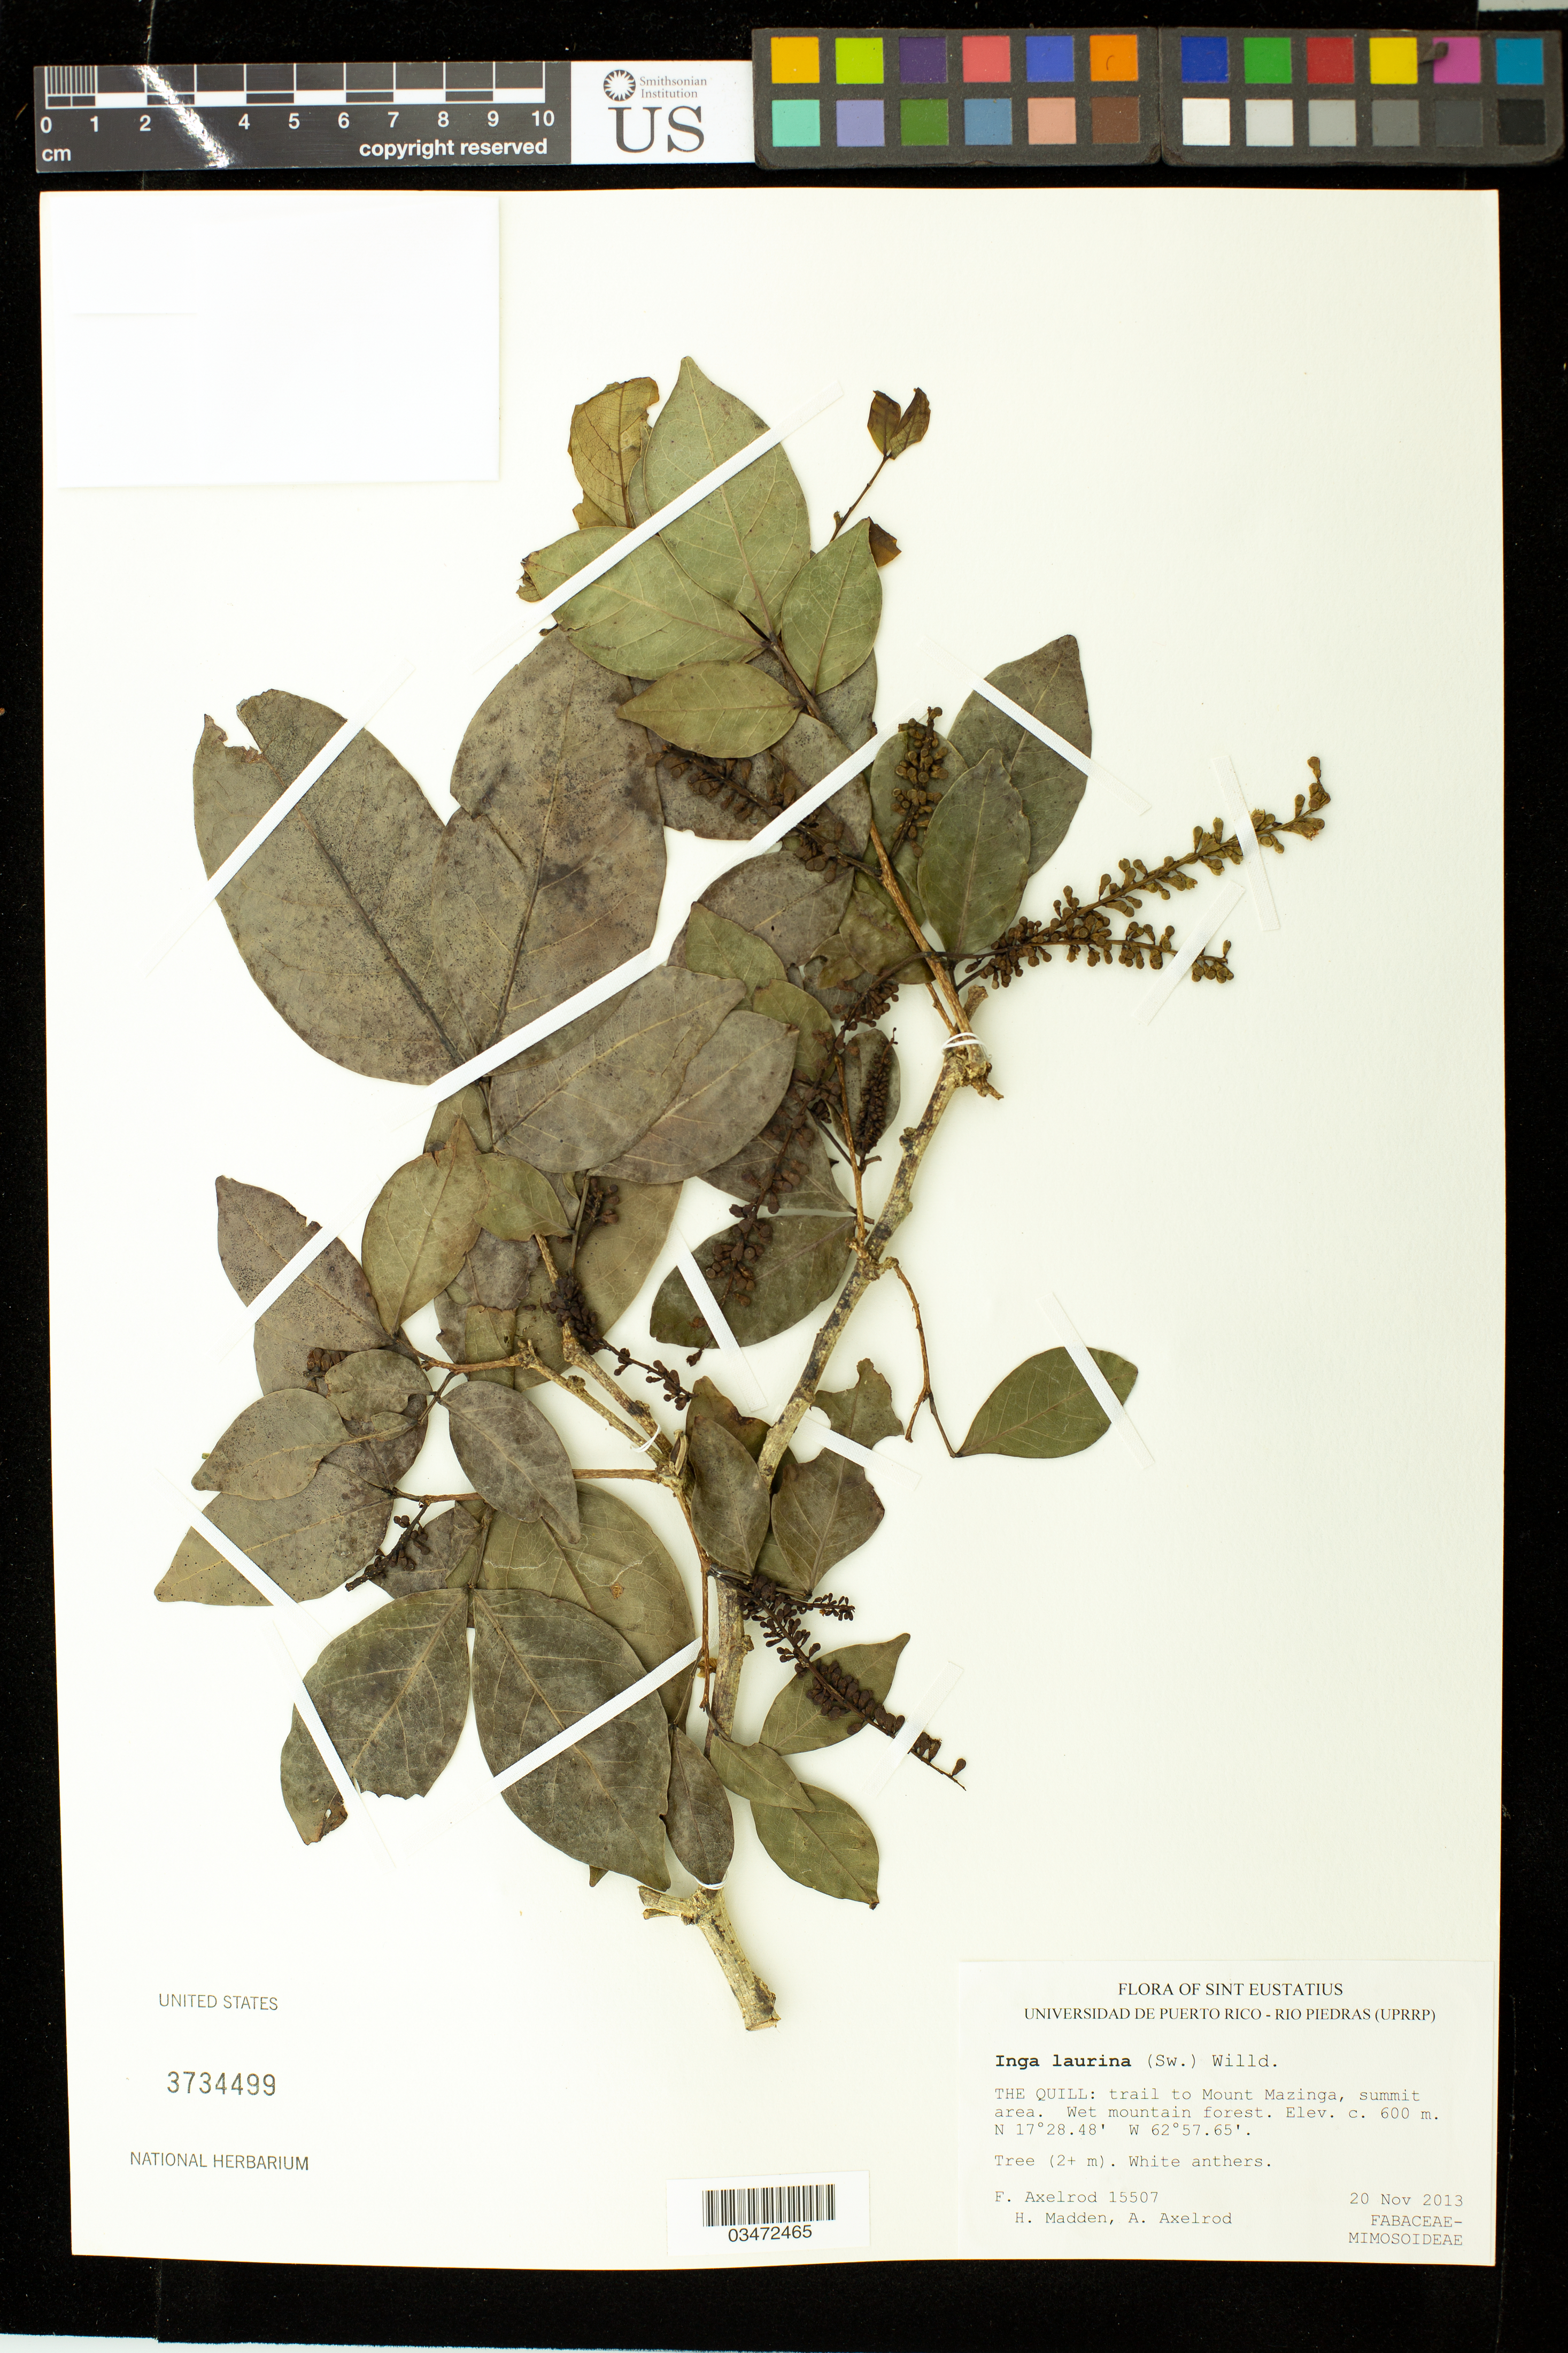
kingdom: Plantae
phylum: Tracheophyta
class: Magnoliopsida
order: Fabales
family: Fabaceae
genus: Inga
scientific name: Inga laurina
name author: (Sw.) Willd.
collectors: F. S. Axelrod, H. Madden & A. Axelrod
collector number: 15507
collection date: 2013-11-20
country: Netherlands Antilles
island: St. Eustatius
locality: The Quill. Trail to Mount Mazinga, summit area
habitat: Wet mountain forest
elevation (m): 600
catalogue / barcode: US 3734499